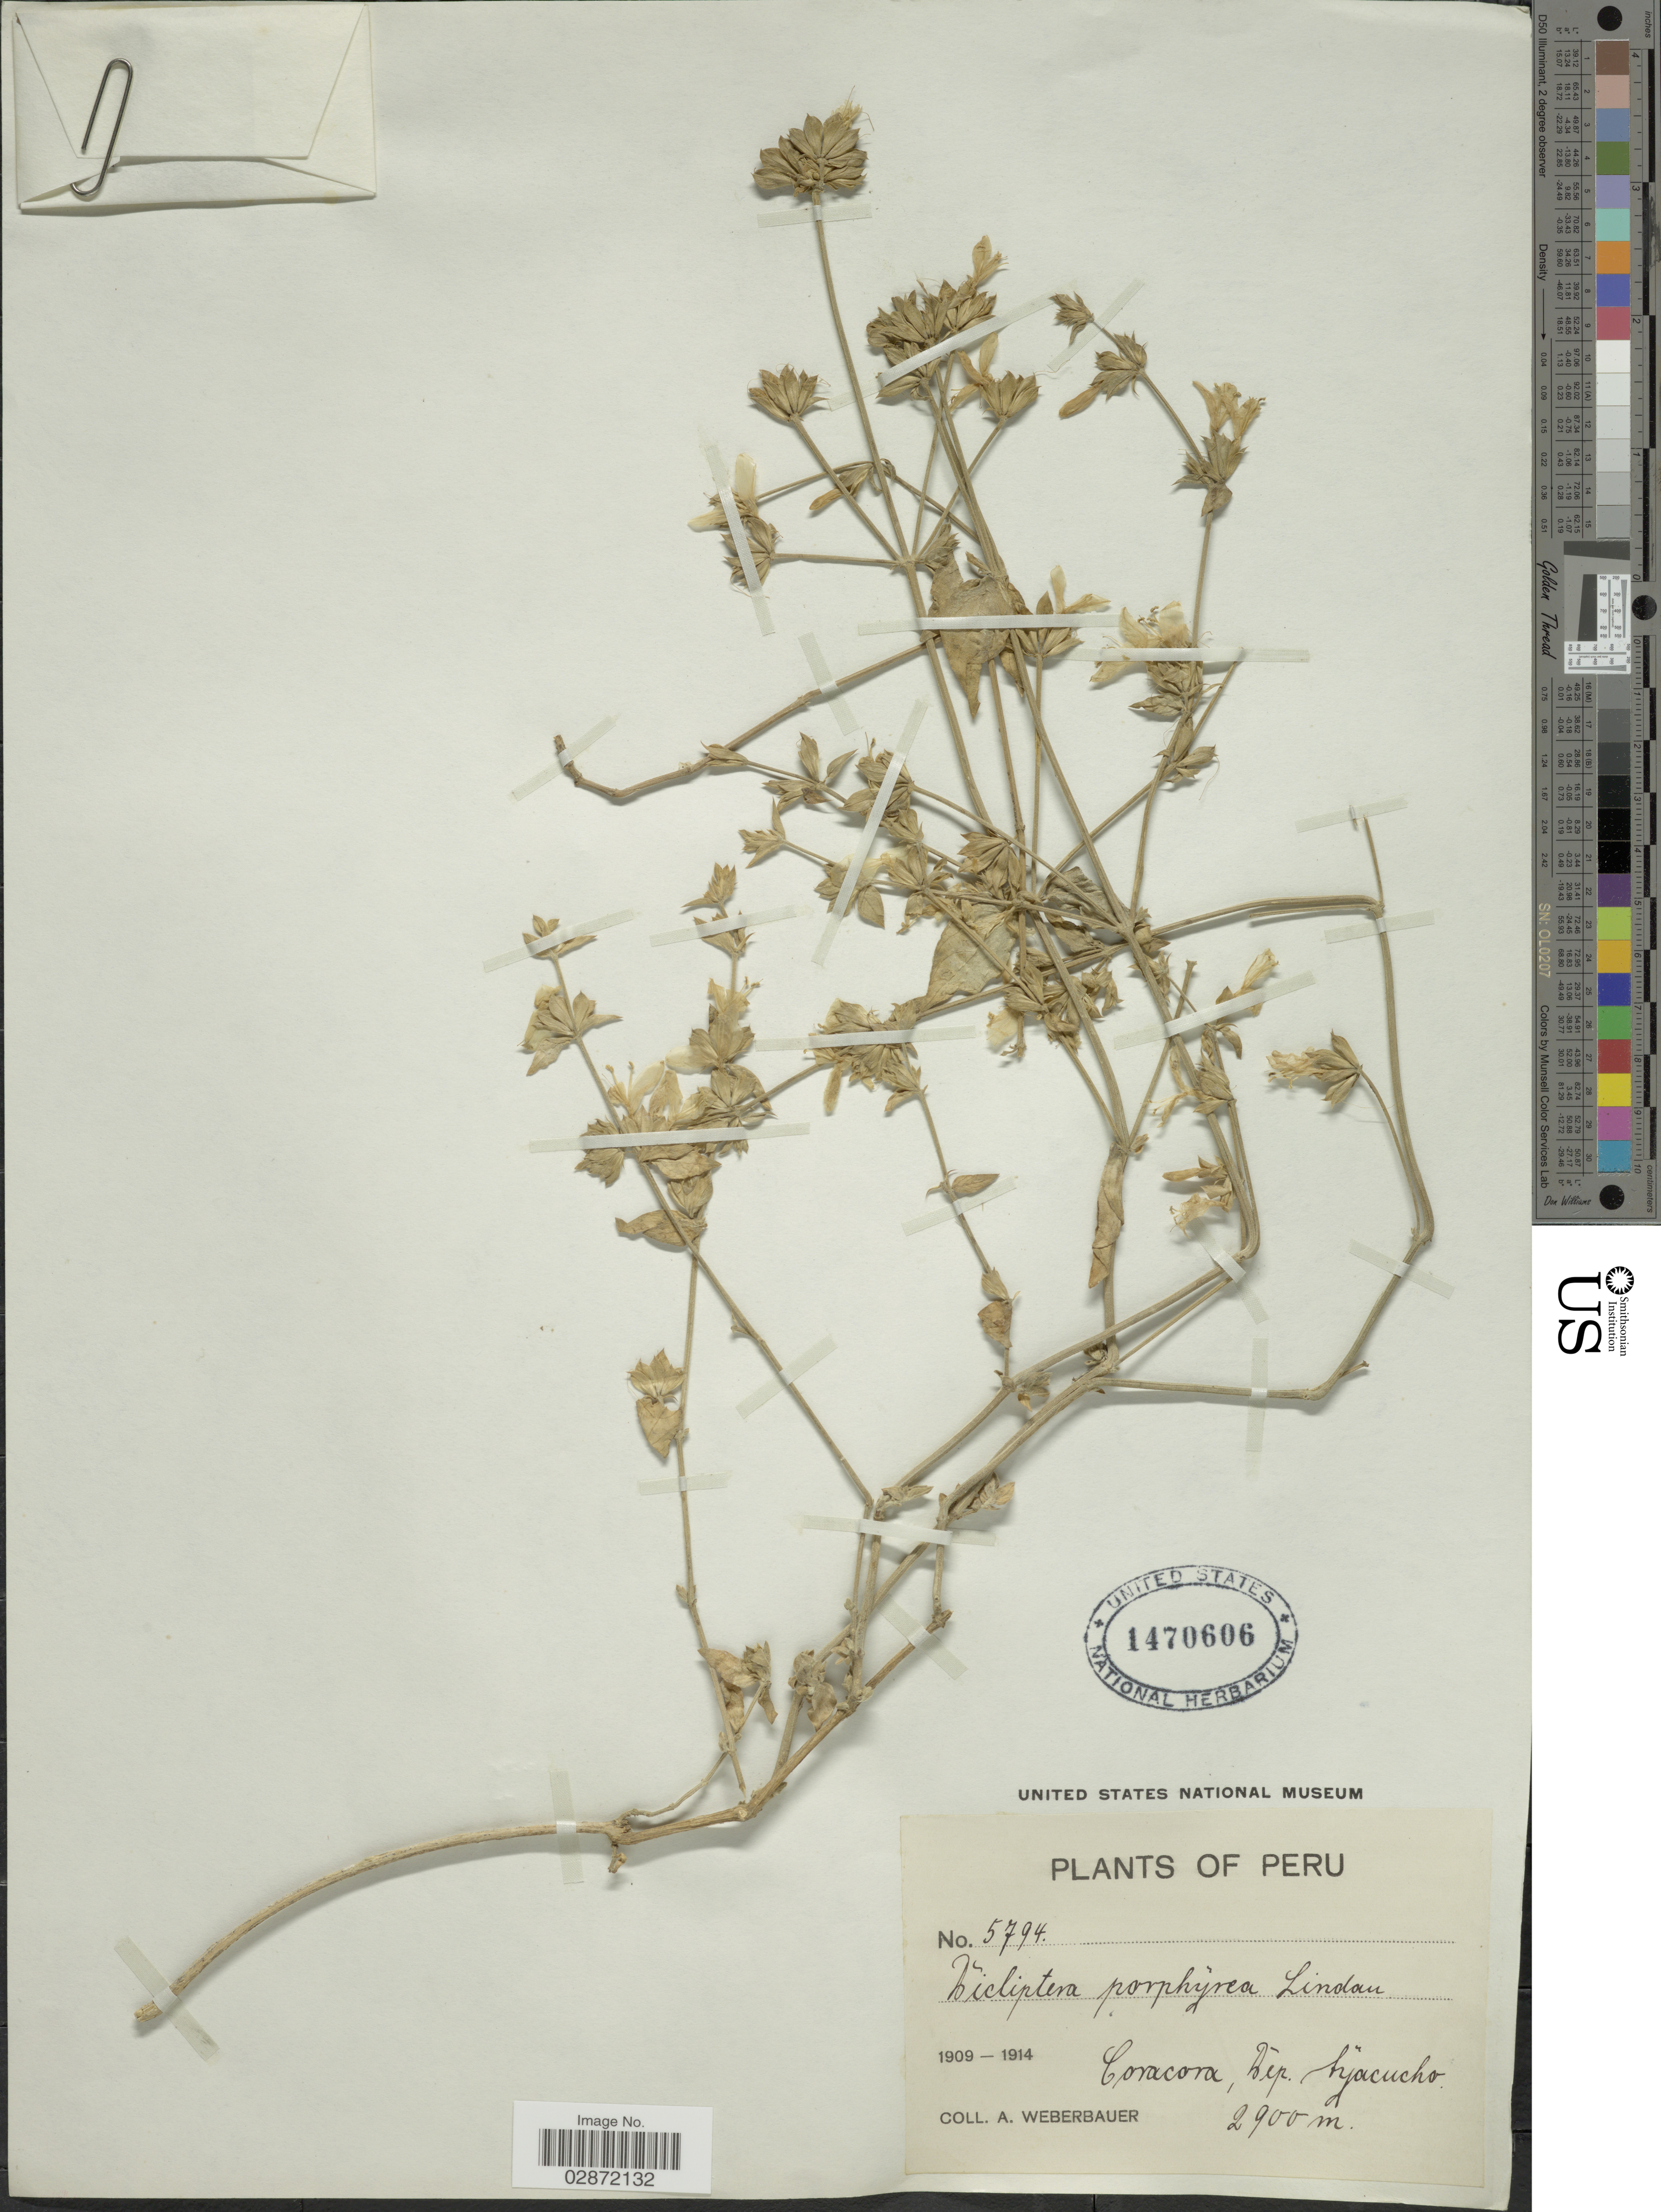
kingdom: Plantae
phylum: Tracheophyta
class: Magnoliopsida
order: Lamiales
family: Acanthaceae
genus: Dicliptera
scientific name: Dicliptera porphyrea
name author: Lindau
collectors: A. Weberbauer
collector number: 5794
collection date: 1909/1914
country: Peru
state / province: Ayacucho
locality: Coracora, Dep. Ayacucho.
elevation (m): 2900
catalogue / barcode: US 1470606